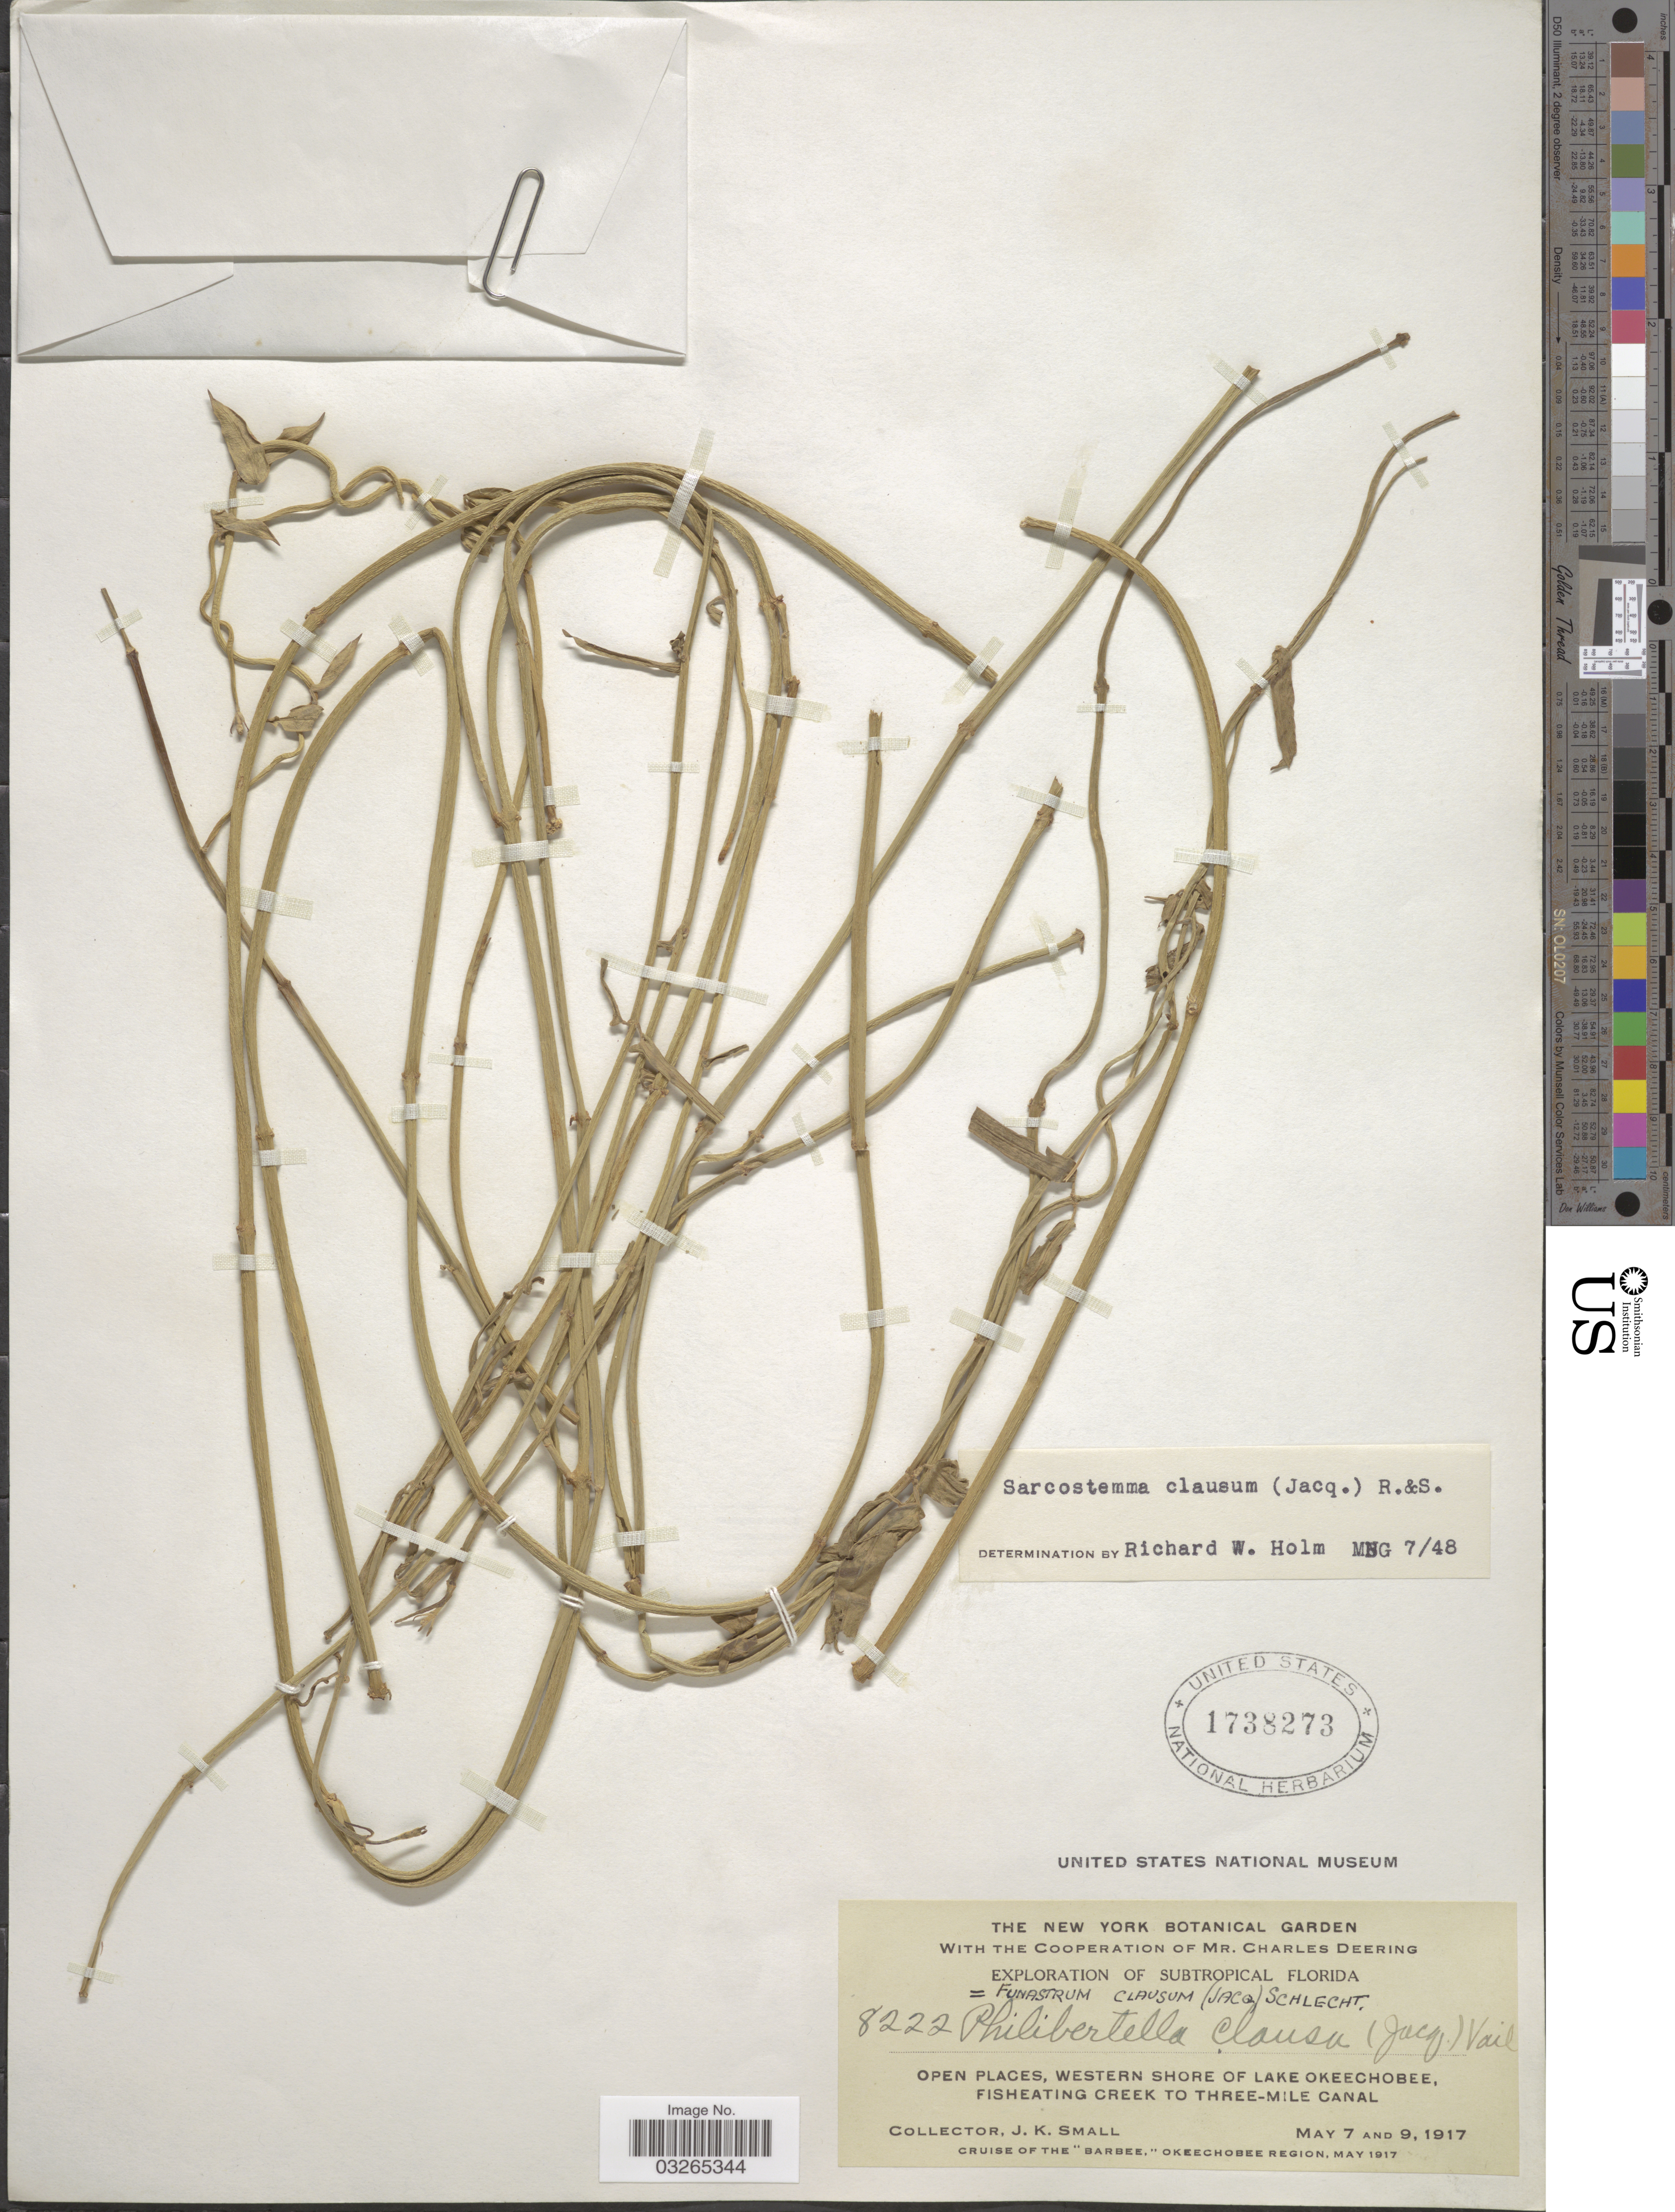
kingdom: Plantae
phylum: Tracheophyta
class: Magnoliopsida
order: Gentianales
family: Apocynaceae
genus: Sarcostemma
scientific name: Sarcostemma clausum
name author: (Jacq.) Schult.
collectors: J. K. Small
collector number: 8222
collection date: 1917-05-07/1917-05-09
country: United States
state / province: Florida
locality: Subtropical Florida. Open places, western shore of Lake Okeechobee, Fisheating Creek to Three-Mile Canal.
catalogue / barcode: US 1738273